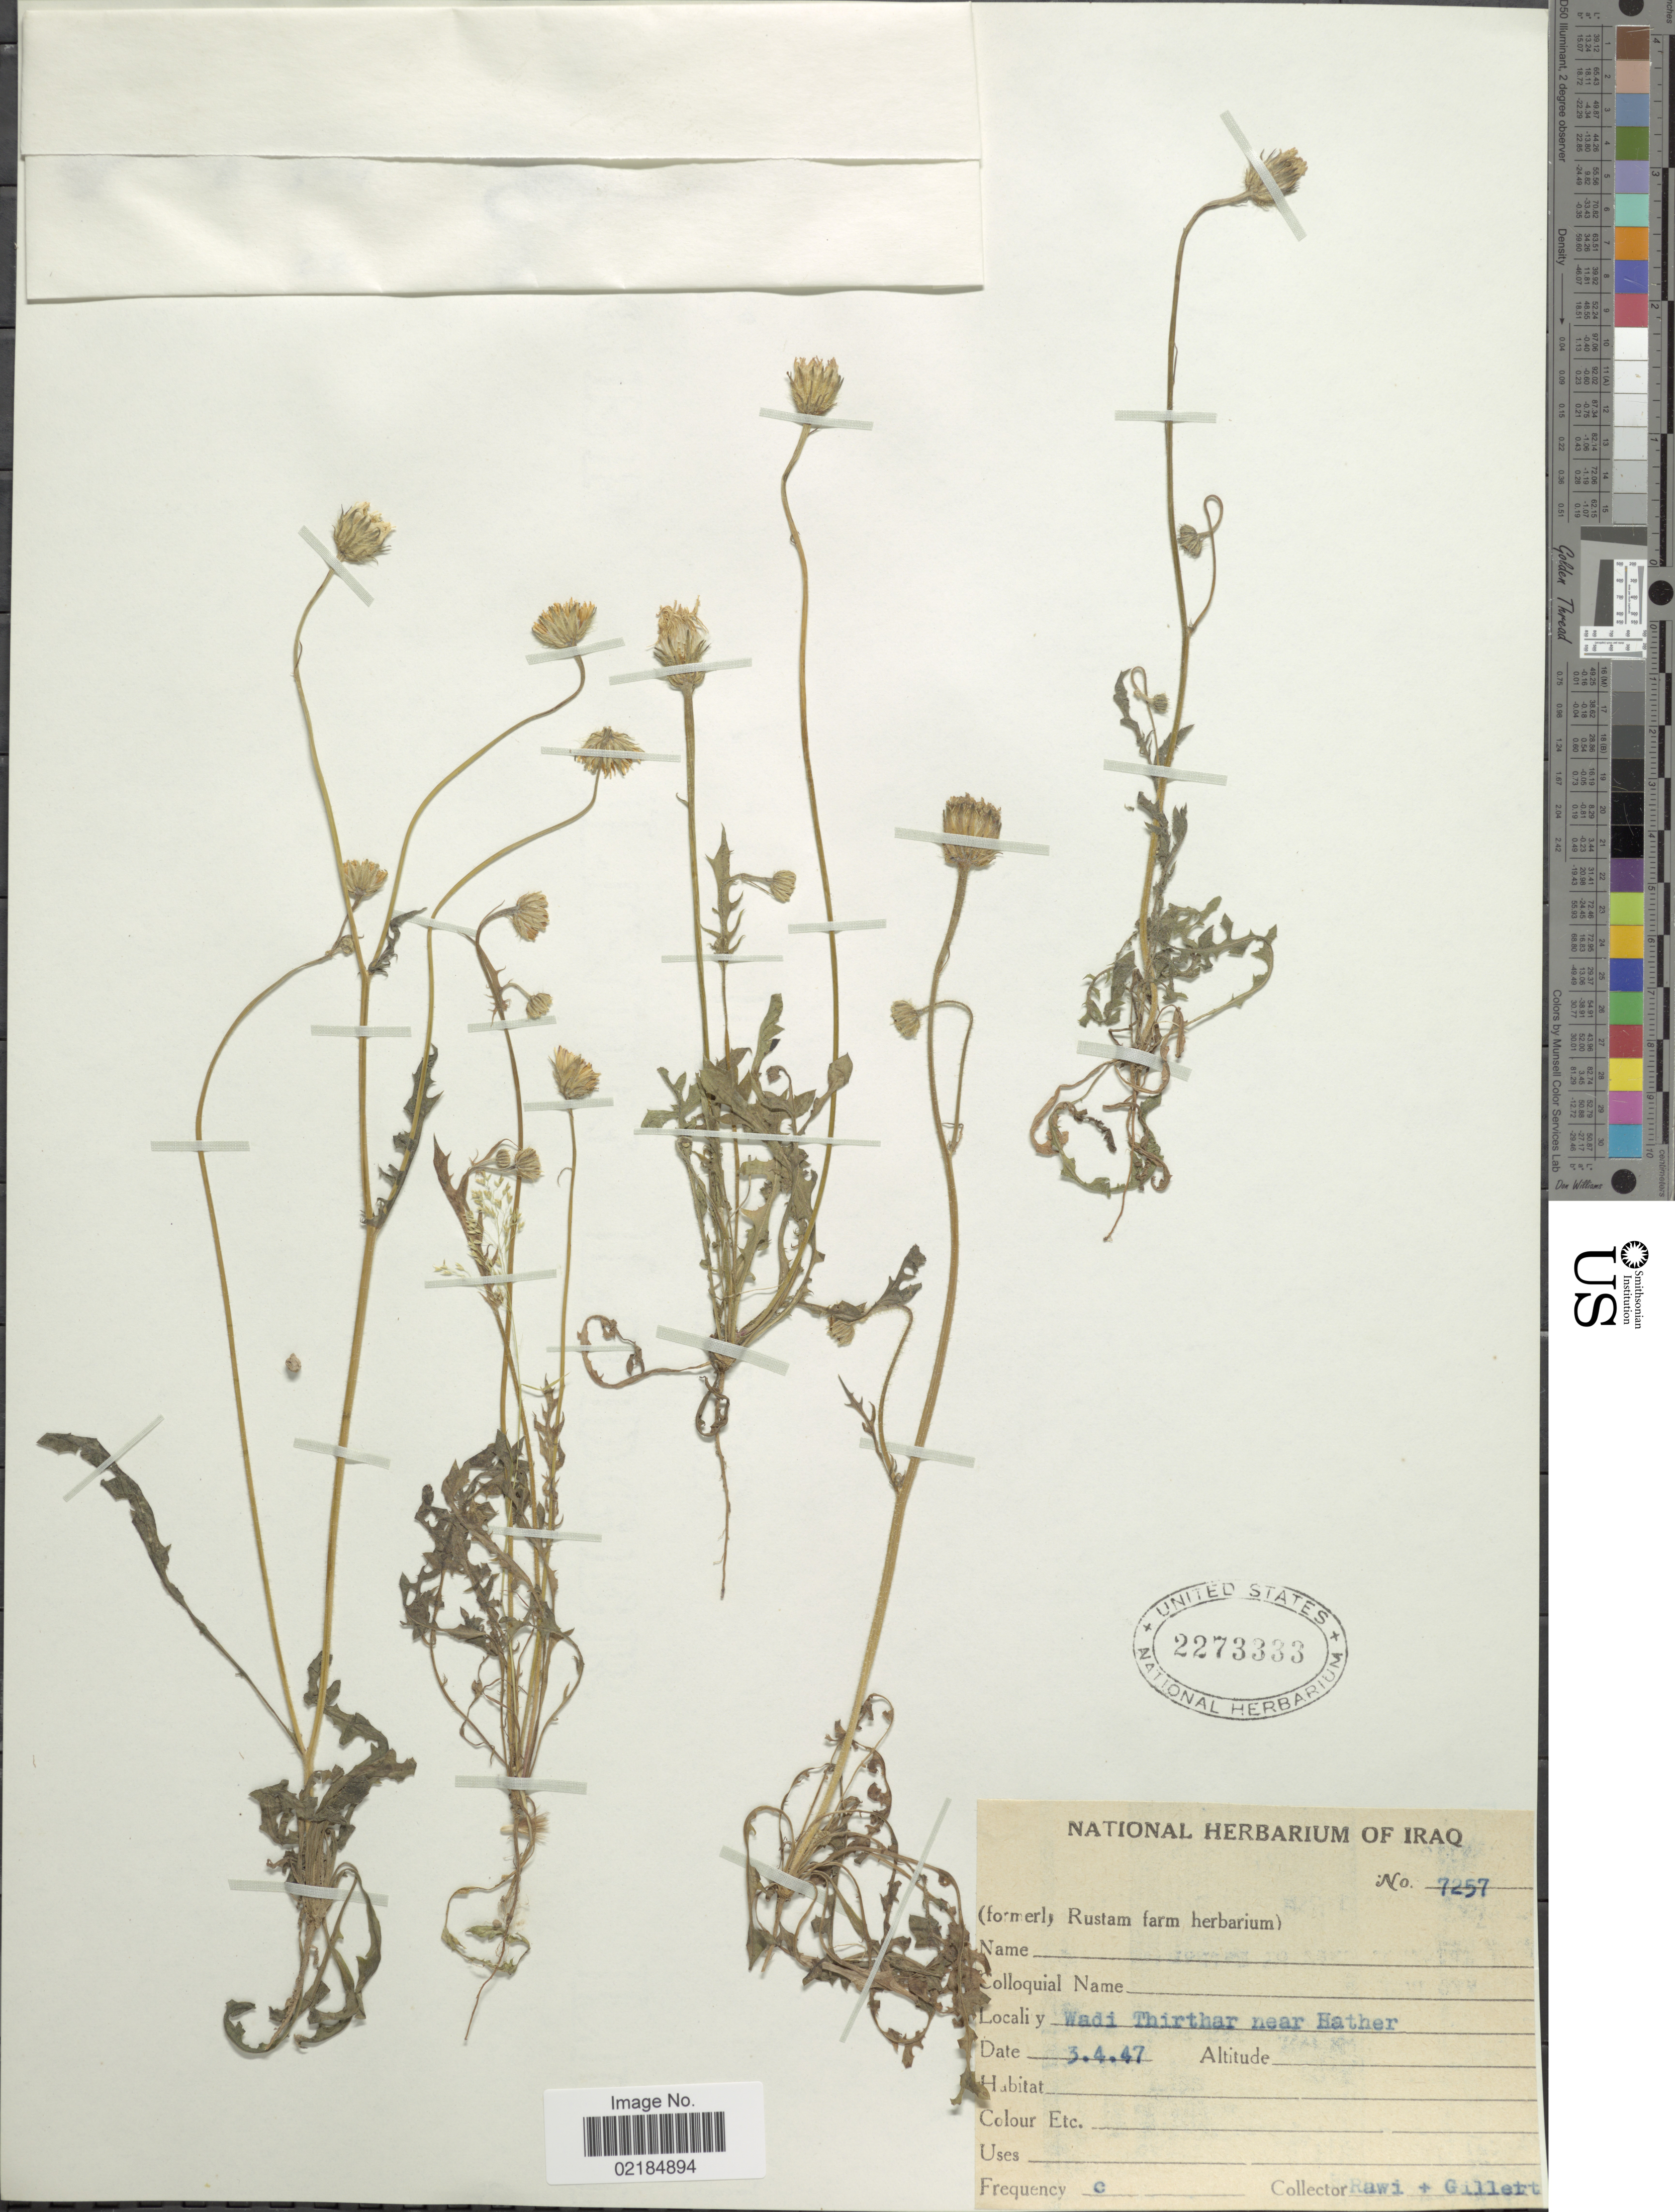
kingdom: Plantae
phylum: Tracheophyta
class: Magnoliopsida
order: Asterales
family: Asteraceae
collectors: -. Rawi & Gillett, --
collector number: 7257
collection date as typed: Transcribed d/m/y: 3/4/47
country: Iraq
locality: Wadi Thirthar near Hather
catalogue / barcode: US 2273333